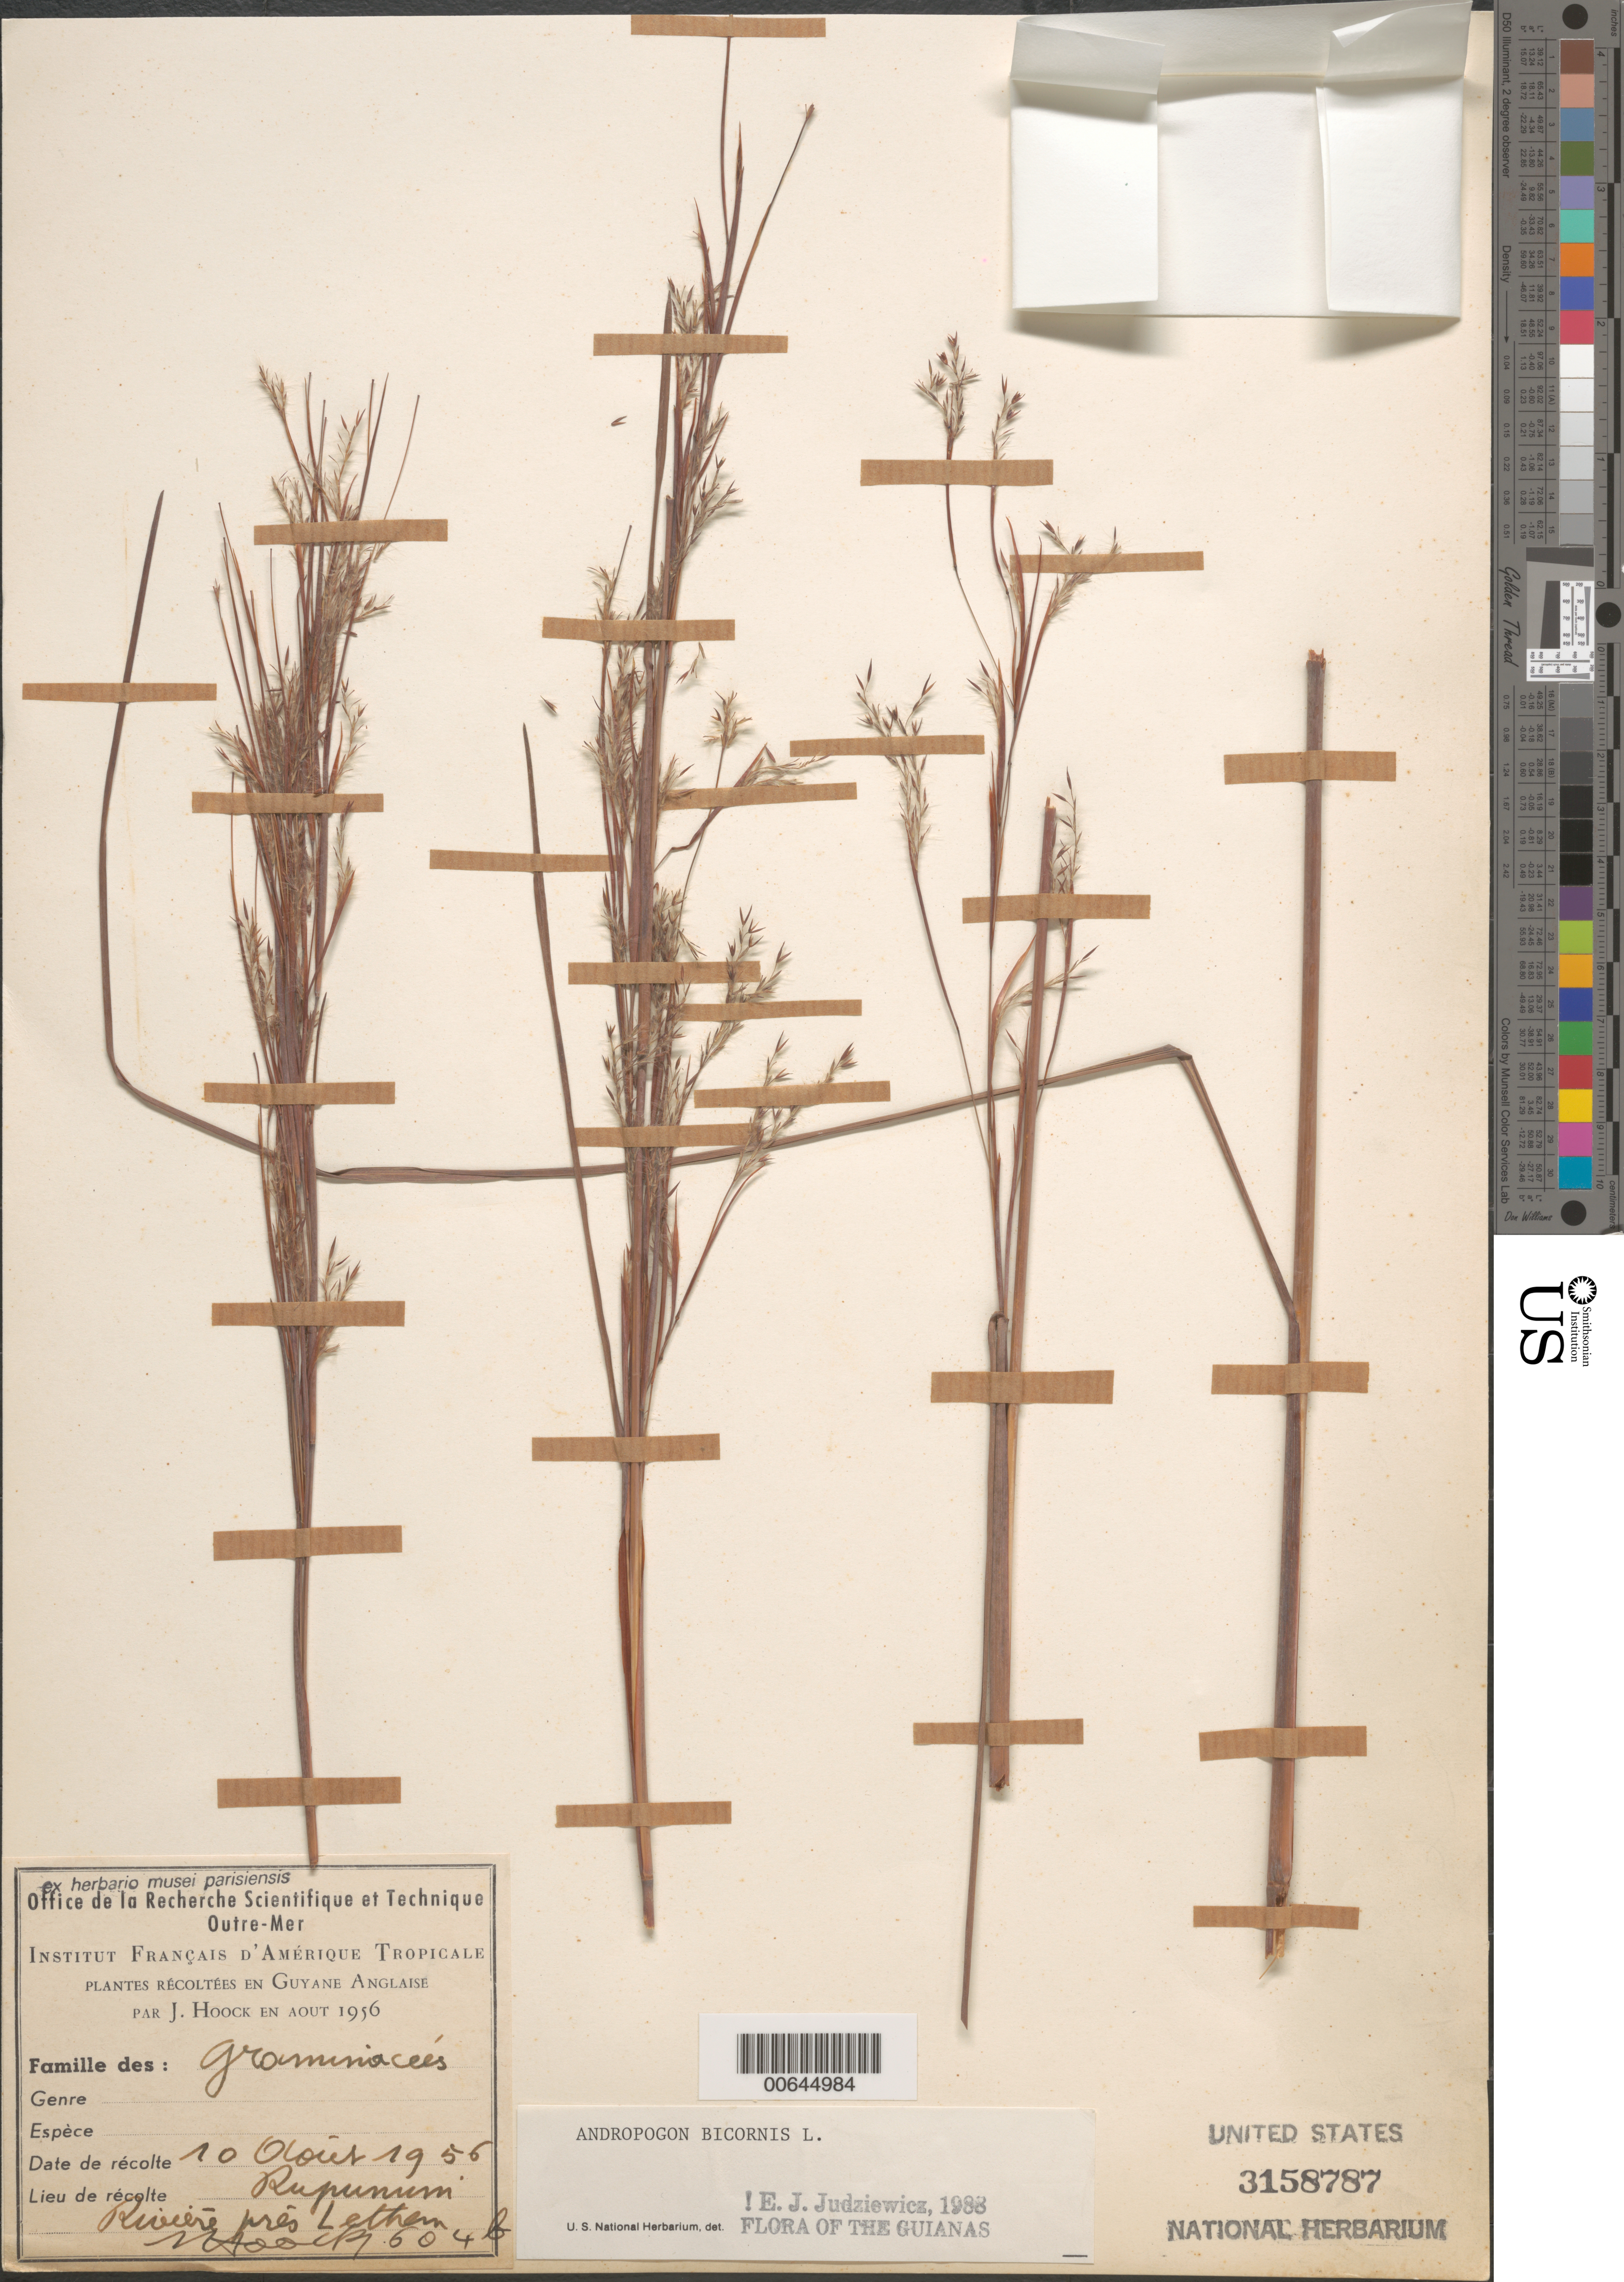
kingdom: Plantae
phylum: Tracheophyta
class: Liliopsida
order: Poales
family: Poaceae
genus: Andropogon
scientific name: Andropogon bicornis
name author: L.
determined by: Judziewicz, E. J.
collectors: J. Hoock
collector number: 604 b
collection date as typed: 10-Aug-56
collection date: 1956-08-10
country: Guyana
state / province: U. Takutu-U. Essequibo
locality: Rupununi, Rivière pres Lethem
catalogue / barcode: US 3158787